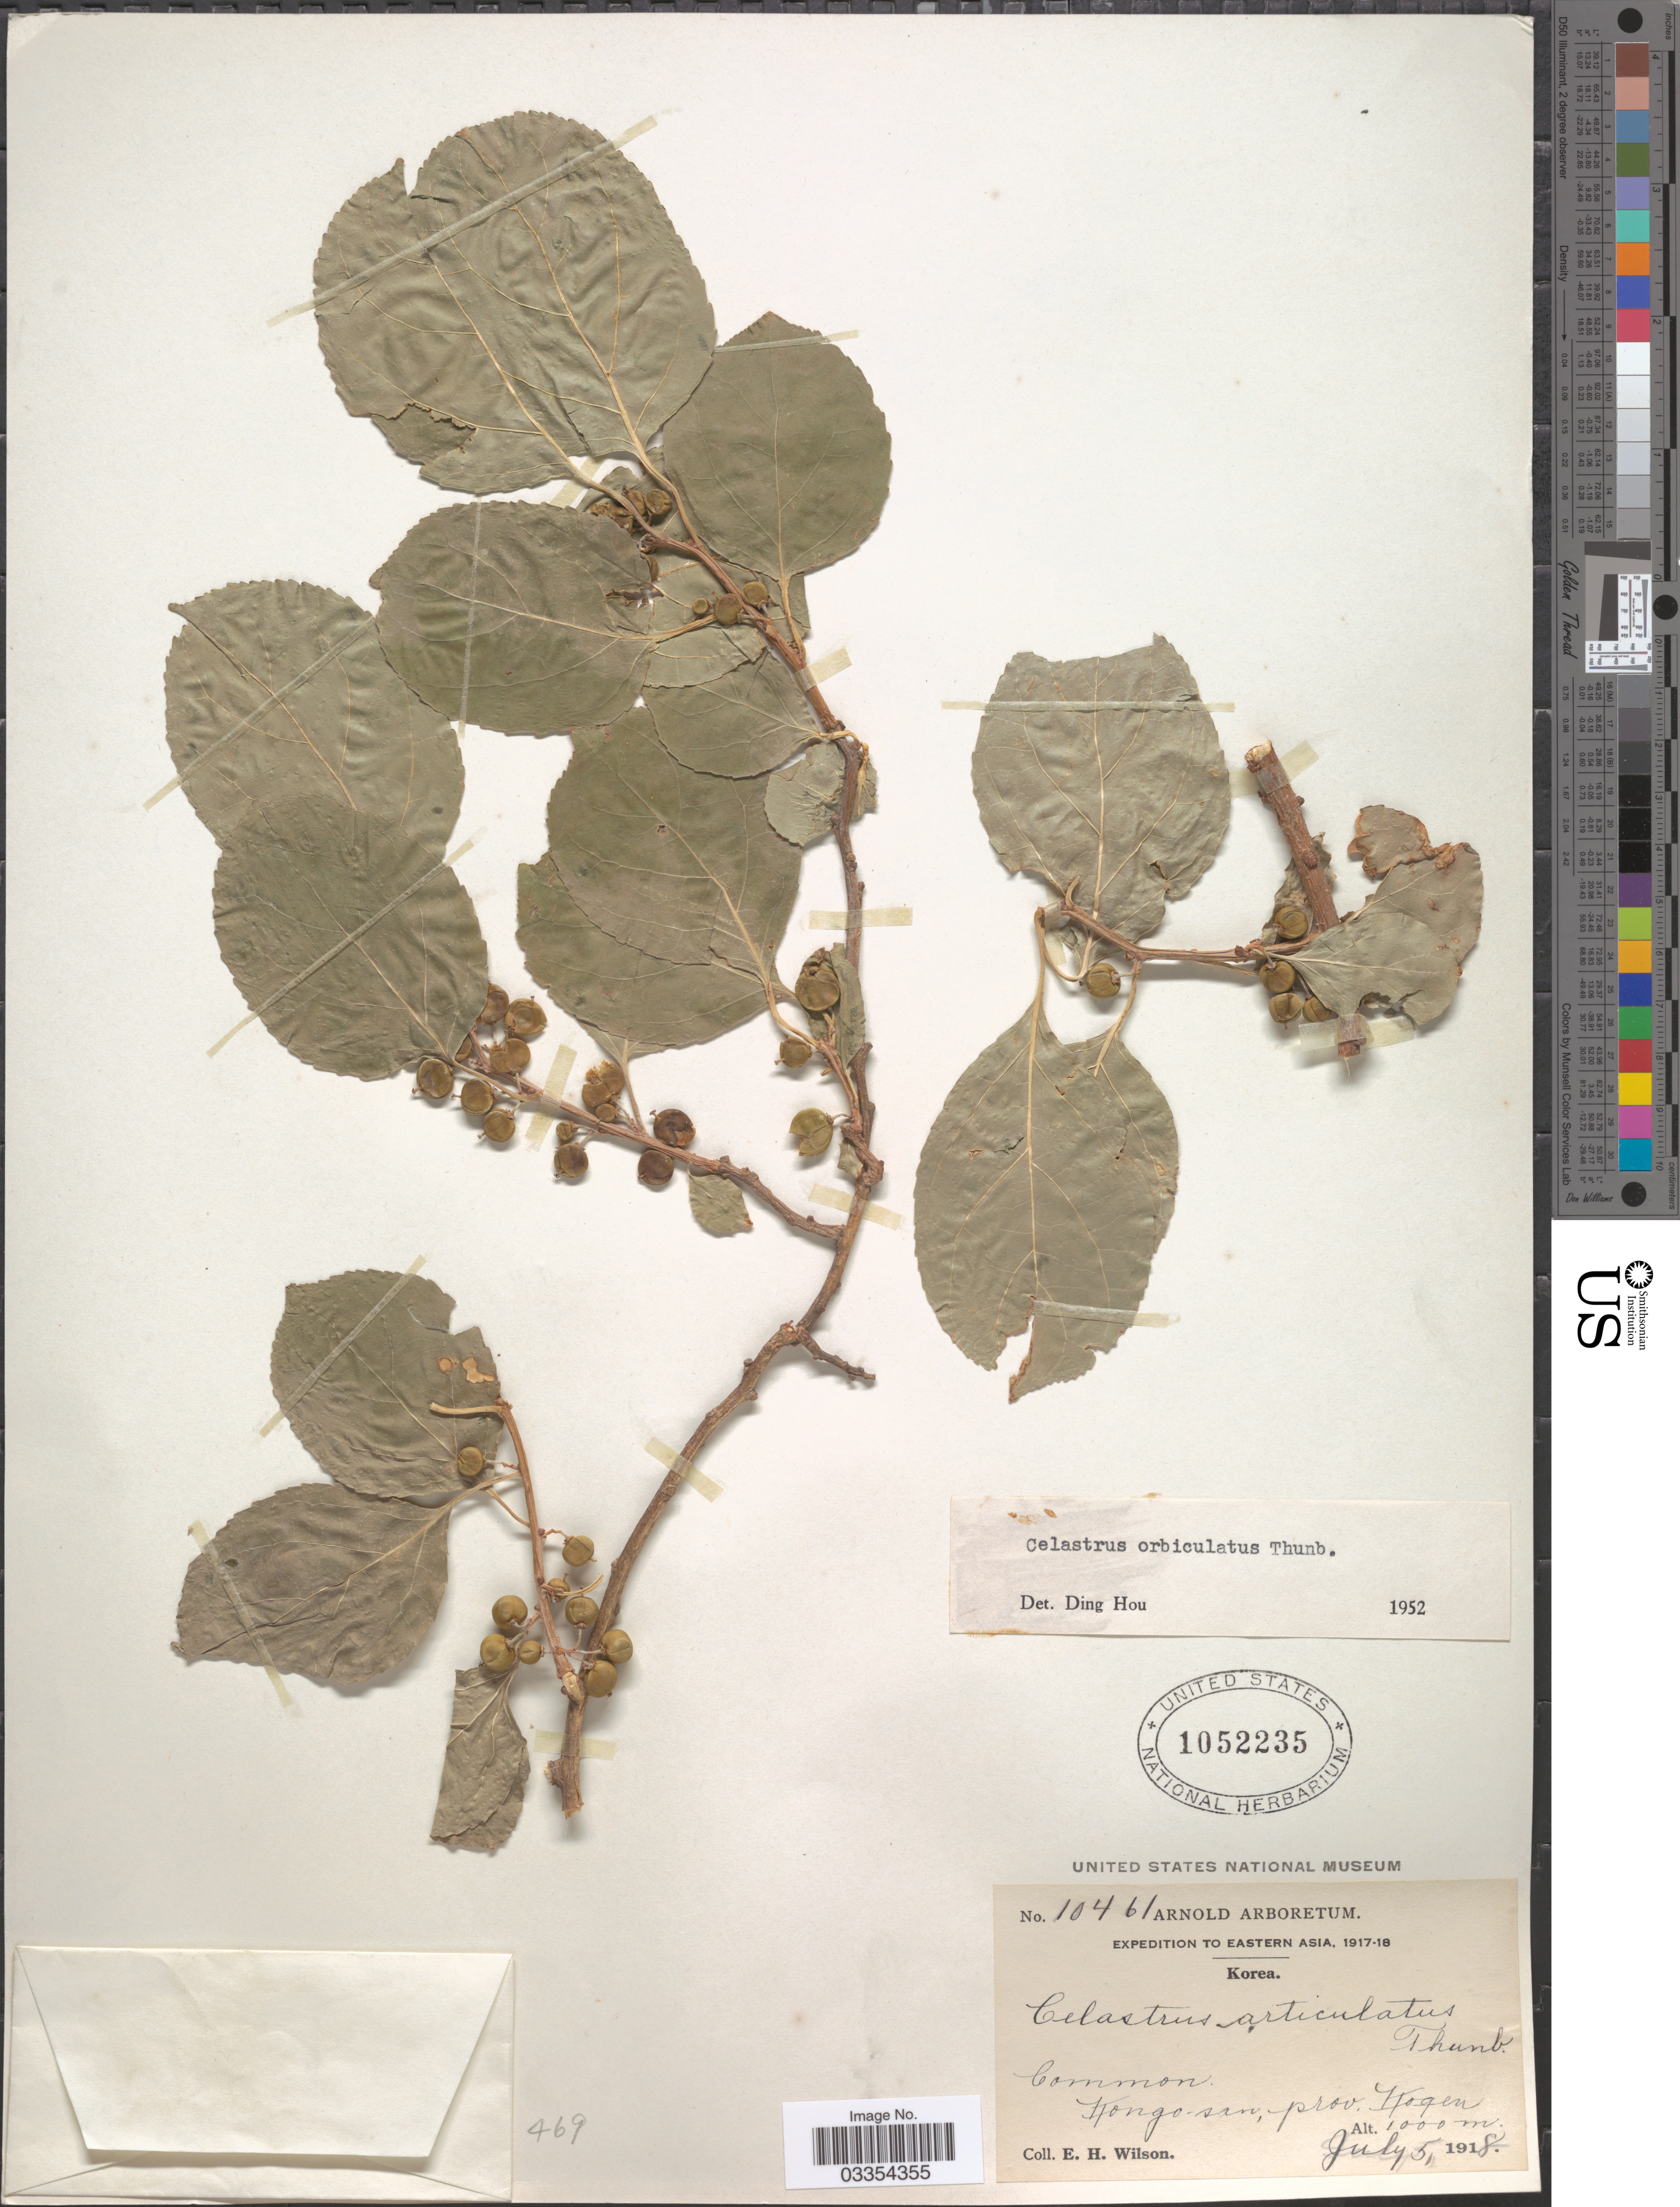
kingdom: Plantae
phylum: Tracheophyta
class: Magnoliopsida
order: Celastrales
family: Celastraceae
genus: Celastrus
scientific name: Celastrus orbiculatus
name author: Thunb.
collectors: E. Wilson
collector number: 10461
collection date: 1918-07-05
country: North Korea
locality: Eastern Asia. Korea. Kongo-san, prov. Kogen.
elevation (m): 1000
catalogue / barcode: US 1052235